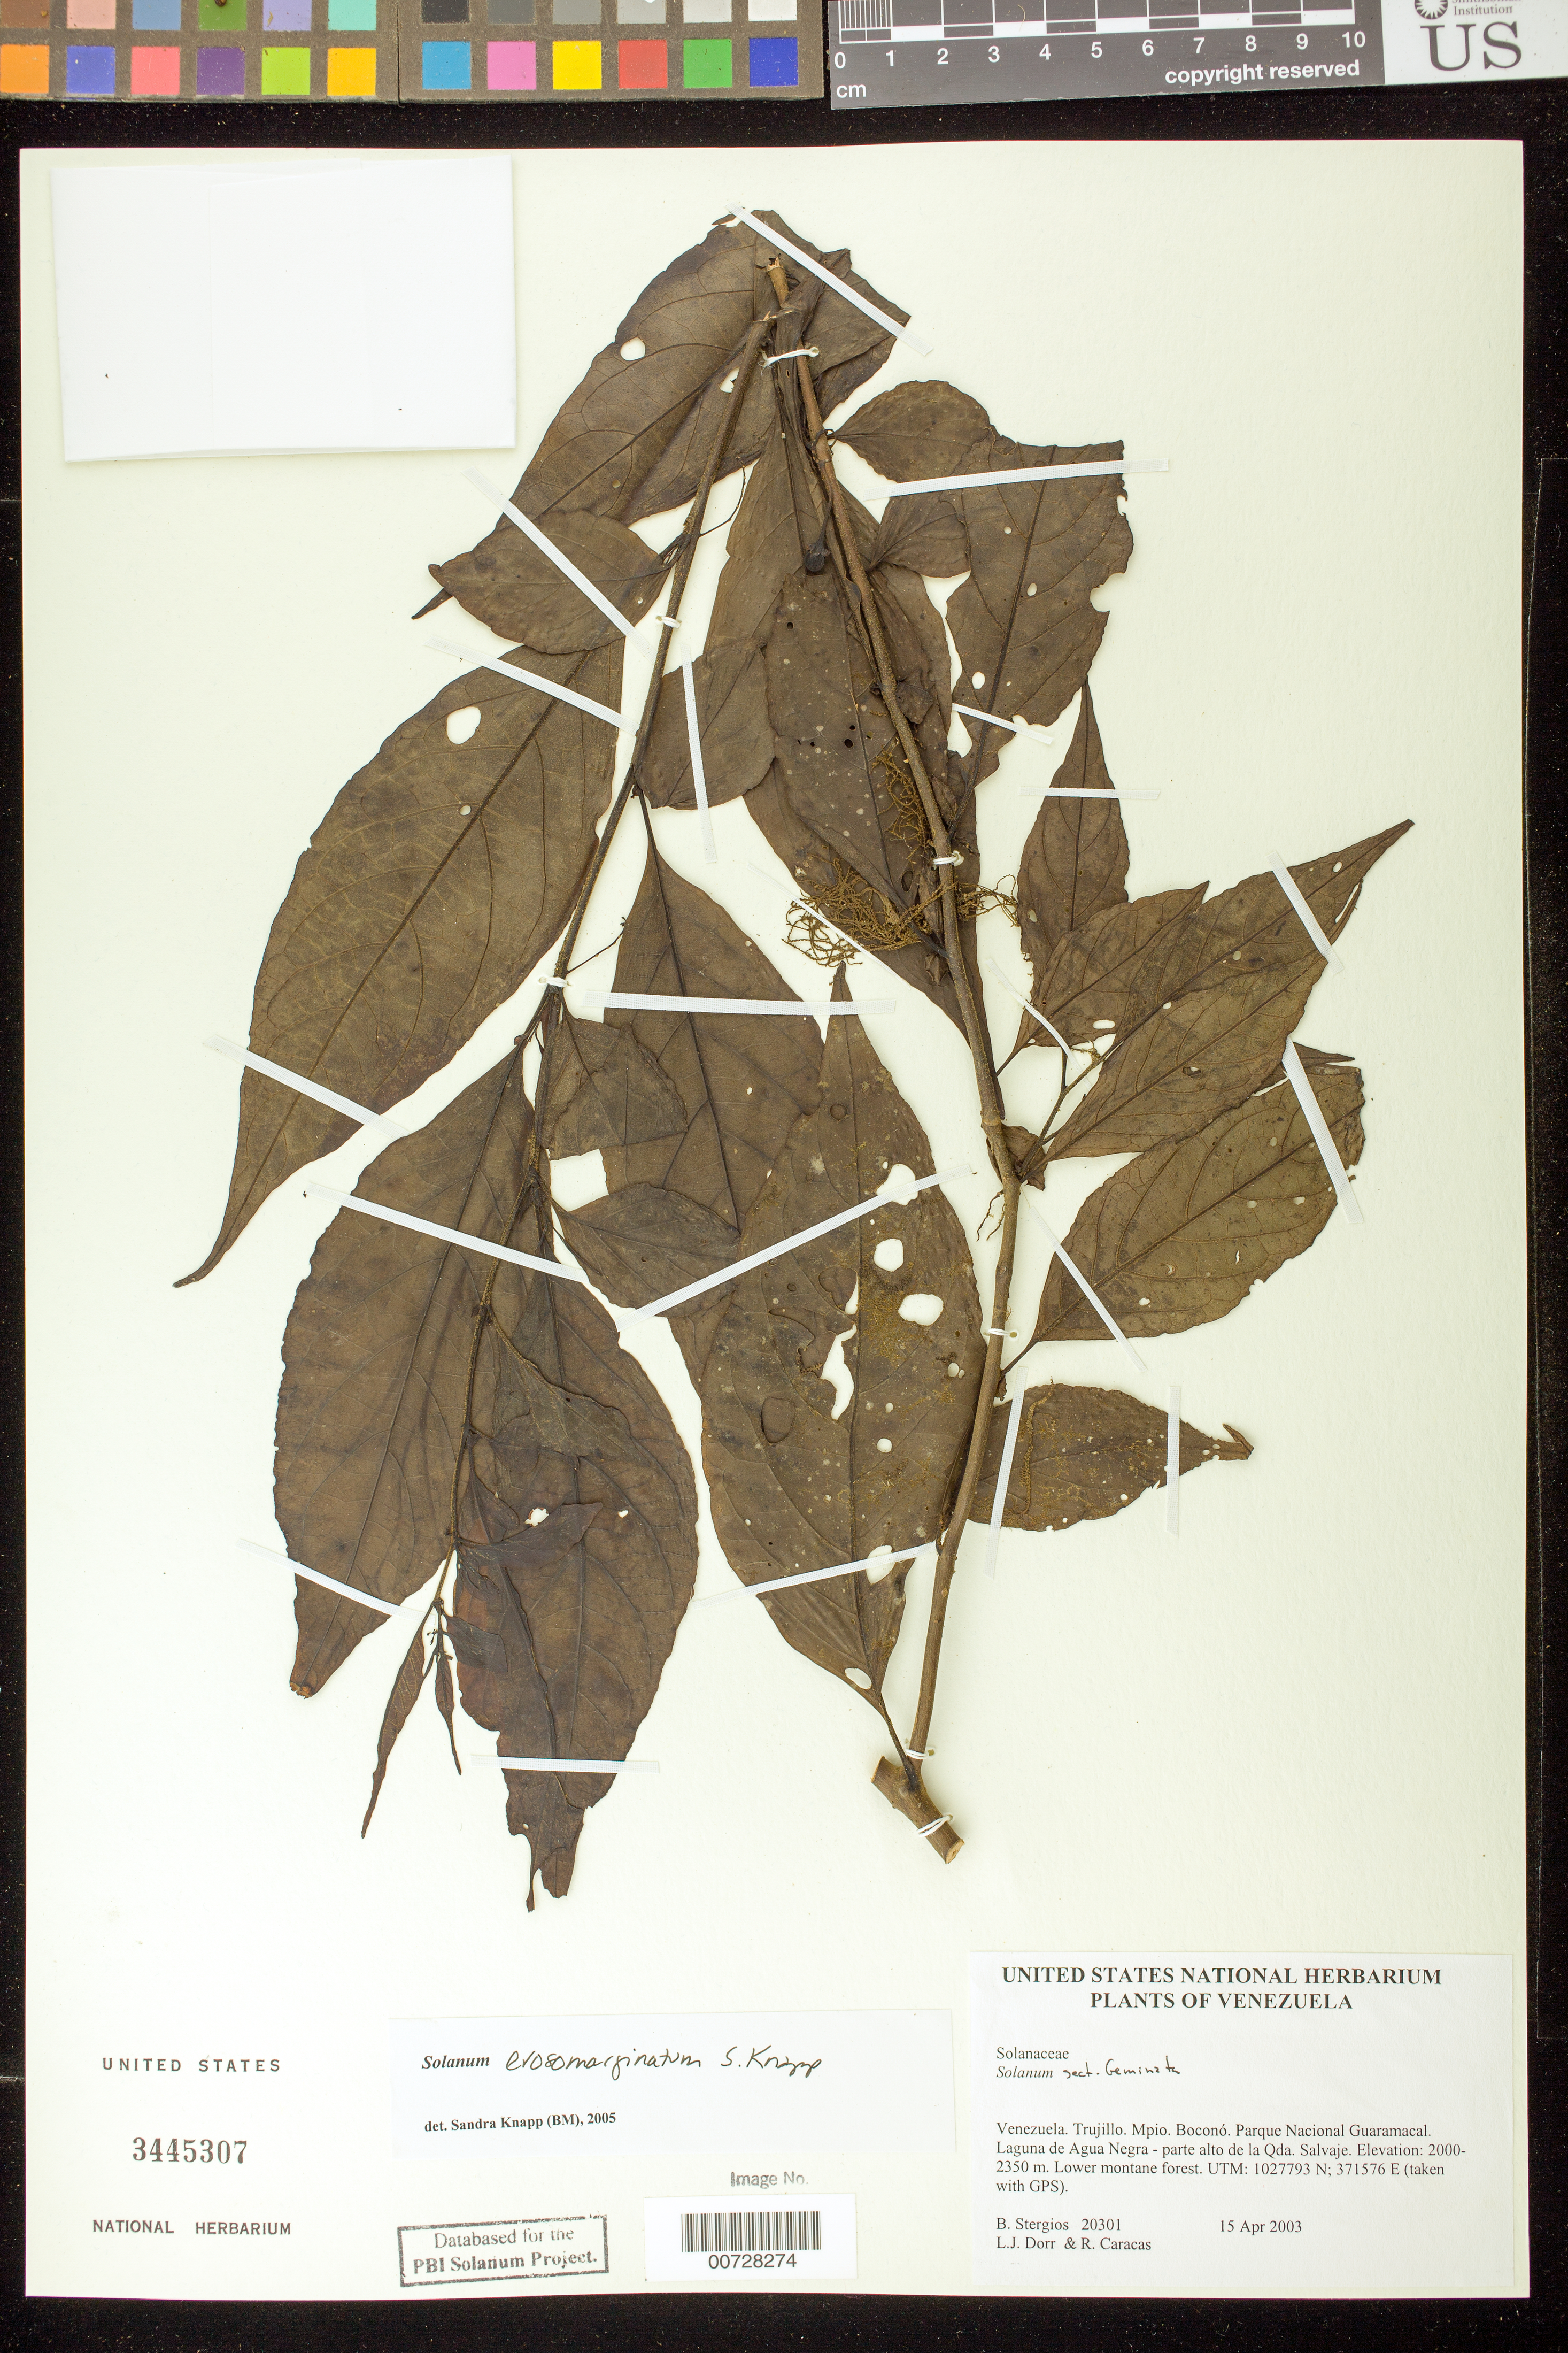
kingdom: Plantae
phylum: Tracheophyta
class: Magnoliopsida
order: Solanales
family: Solanaceae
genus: Solanum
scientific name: Solanum erosomarginatum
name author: S. Knapp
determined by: Knapp, S. D.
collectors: B. G. Stergios, L. J. Dorr & R. Caracas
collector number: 20301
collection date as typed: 15 Apr 2003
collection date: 2003-04-15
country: Venezuela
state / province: Trujillo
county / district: Boconó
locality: Parque Nacional Guaramacal, Laguna de Agua Negra - parte alto de la Qda. Salvaje.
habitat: Lower montane forest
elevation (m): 2000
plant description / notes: BM, NY, PORT, US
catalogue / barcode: US 3445307